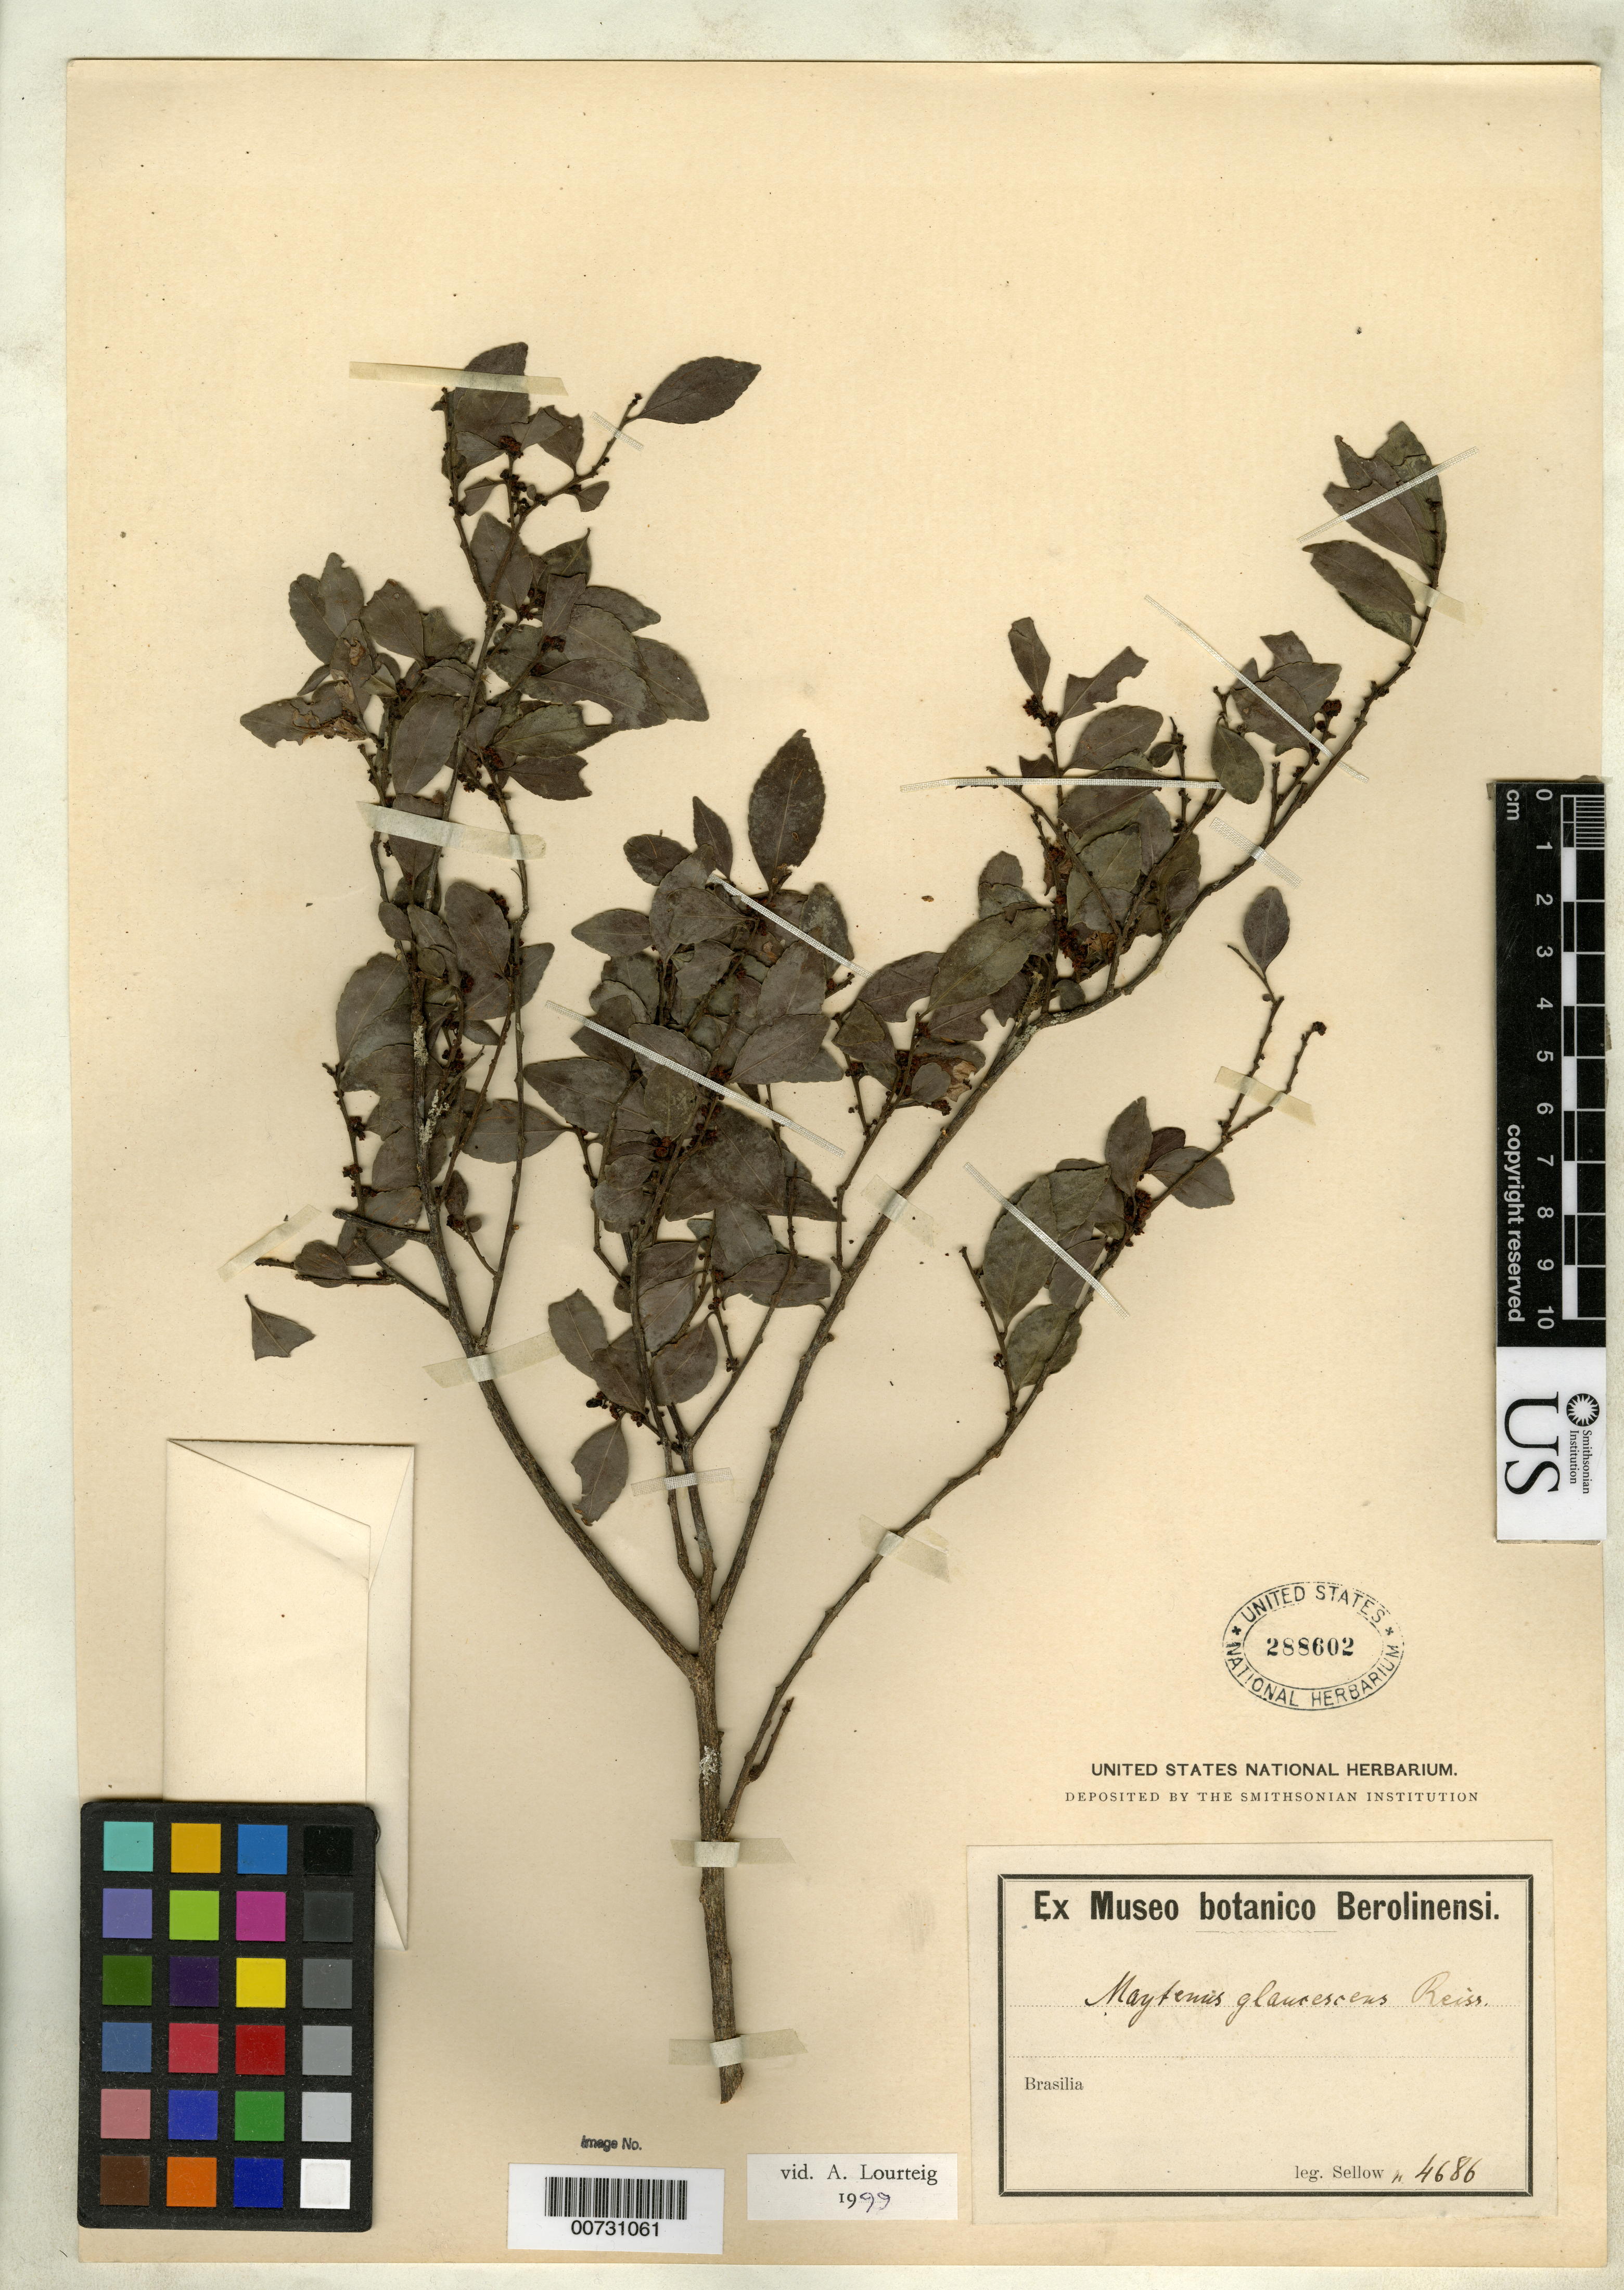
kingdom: Plantae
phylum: Tracheophyta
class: Magnoliopsida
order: Celastrales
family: Celastraceae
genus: Maytenus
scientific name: Maytenus glaucescens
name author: Reissek in Mart.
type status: Possible Type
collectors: F. Sellow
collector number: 4686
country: Brazil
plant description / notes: Protologue cites only "Sellow". Tropicos cites Sellow 4685 (B) as type.; Ex Museo botanico Berolinensi. Vid. A. Lourteig 1999.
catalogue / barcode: US 288602